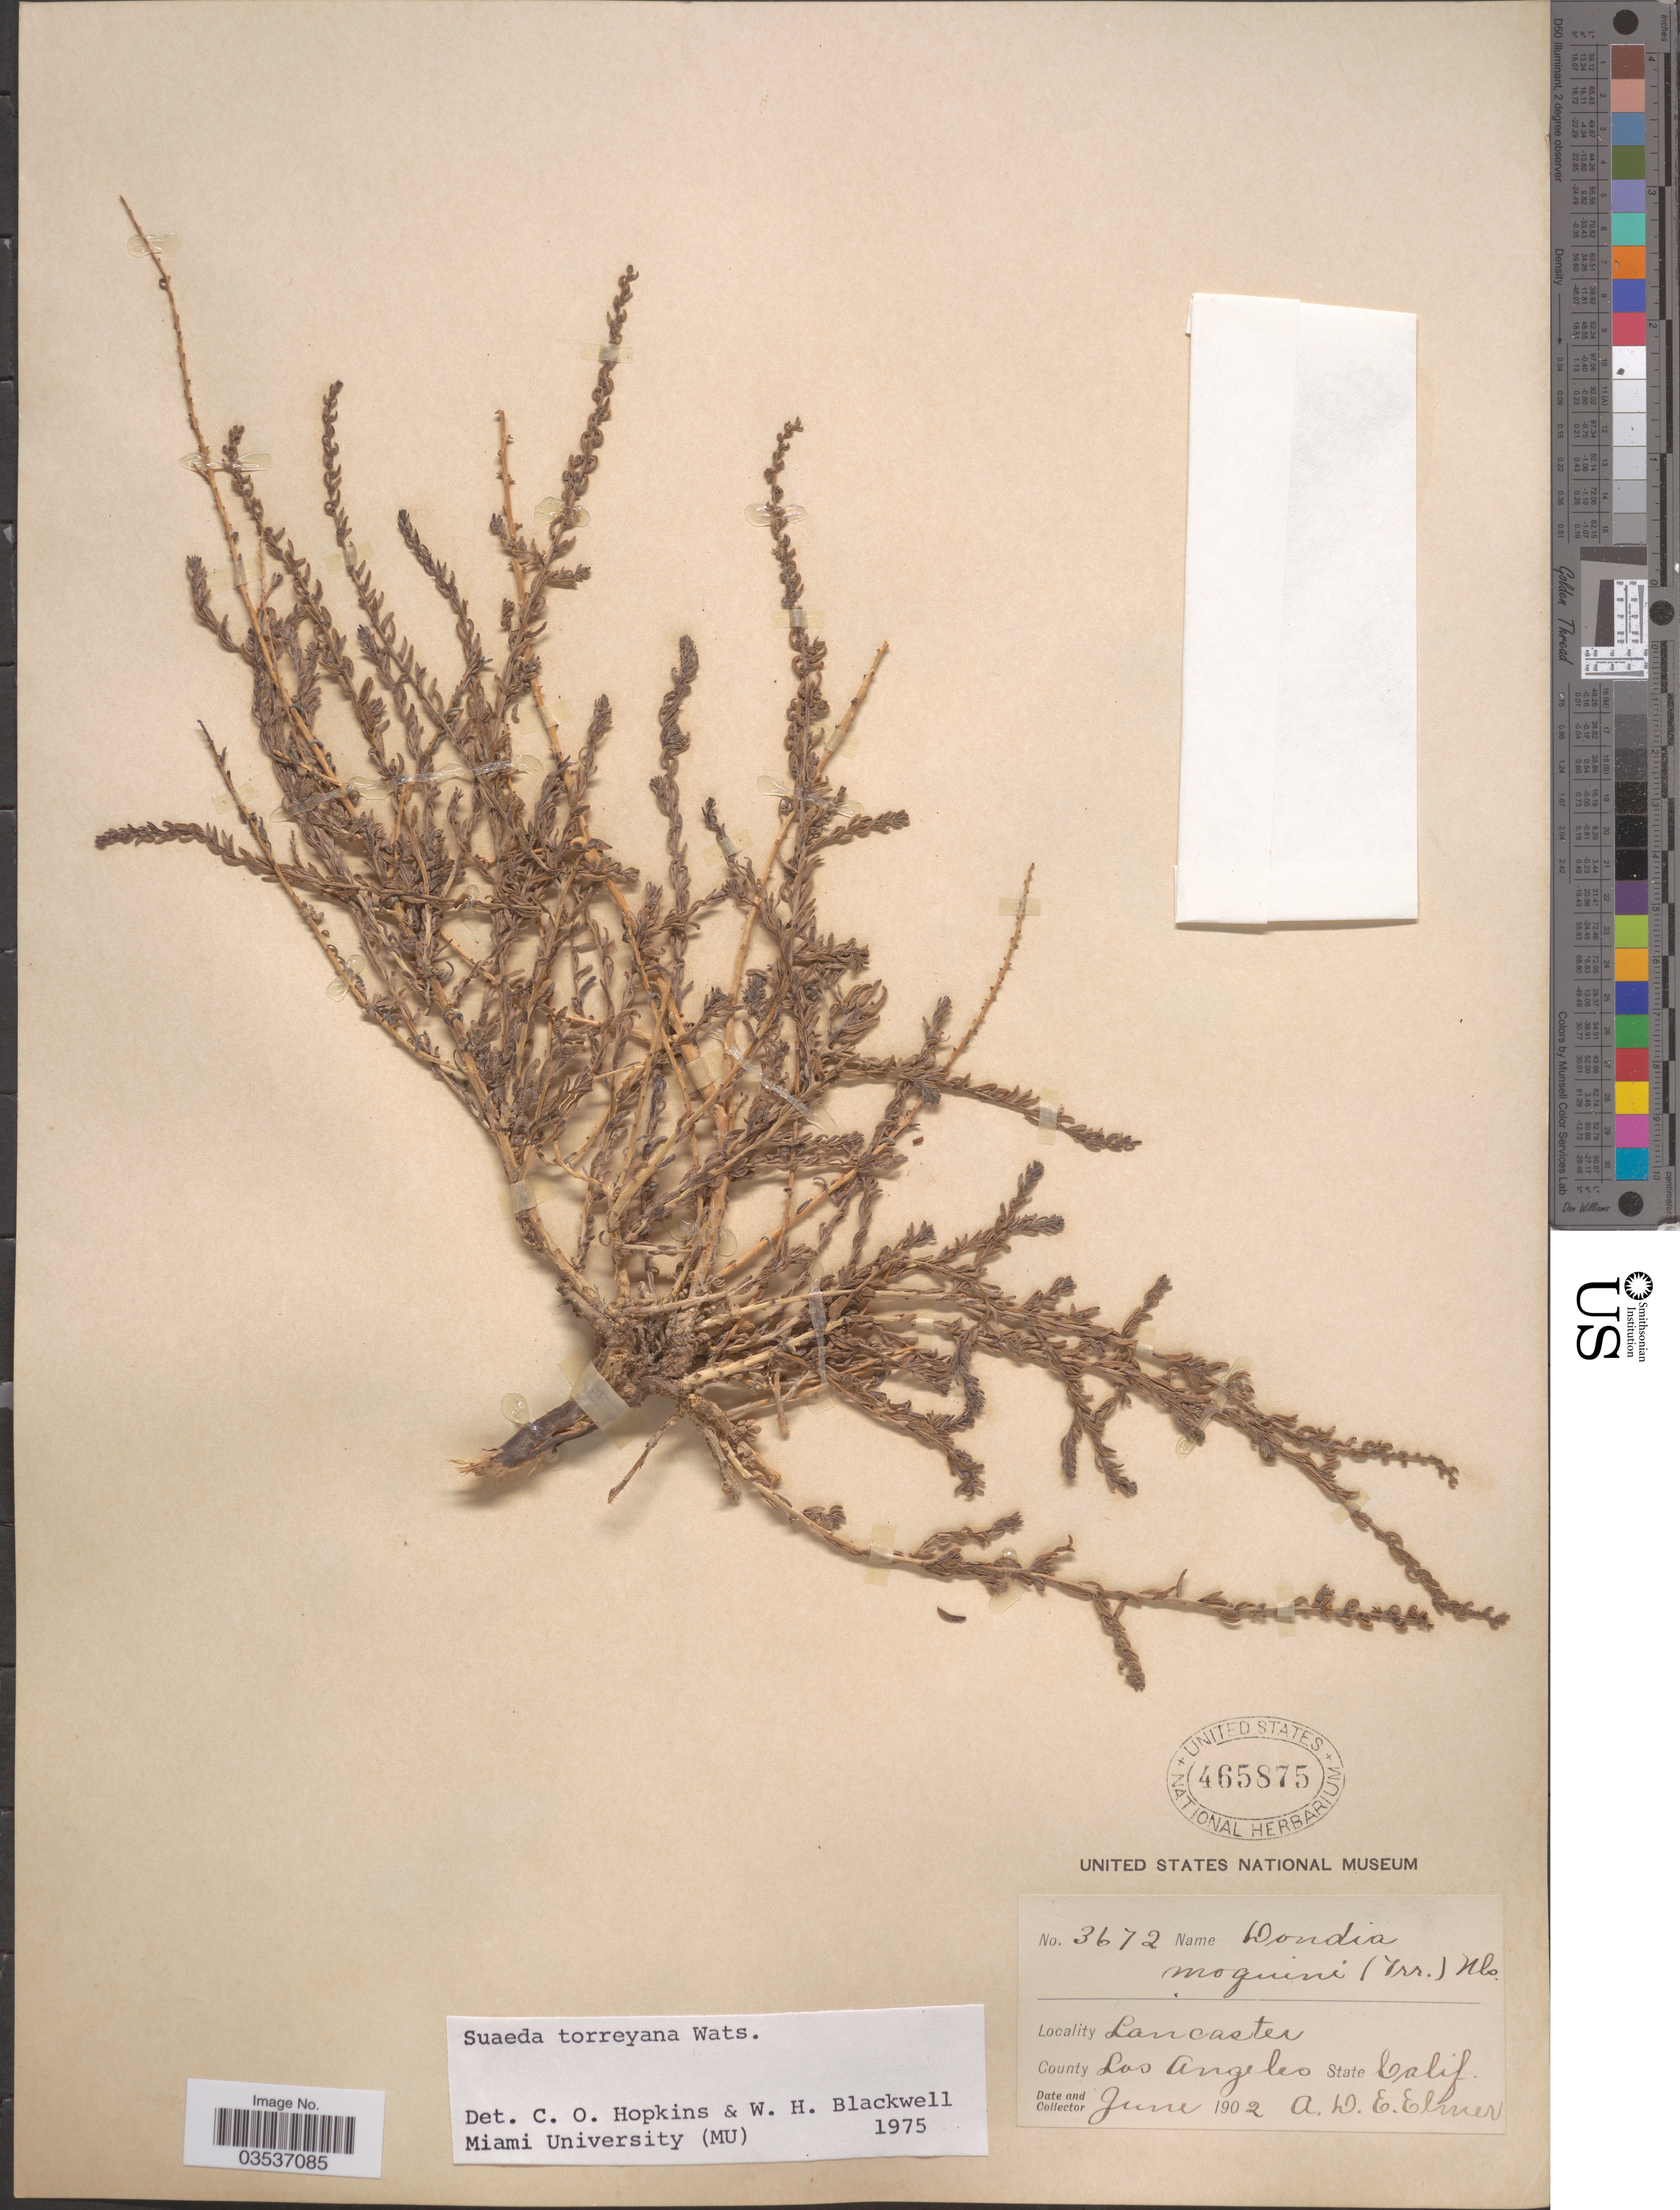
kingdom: Plantae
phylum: Tracheophyta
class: Magnoliopsida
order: Caryophyllales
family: Amaranthaceae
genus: Suaeda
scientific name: Suaeda torreyana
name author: S. Watson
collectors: A. D. E. Elmer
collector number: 3672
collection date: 1902-06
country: United States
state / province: California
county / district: Los Angeles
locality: Lancaster. County Los Angeles.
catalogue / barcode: US 465875